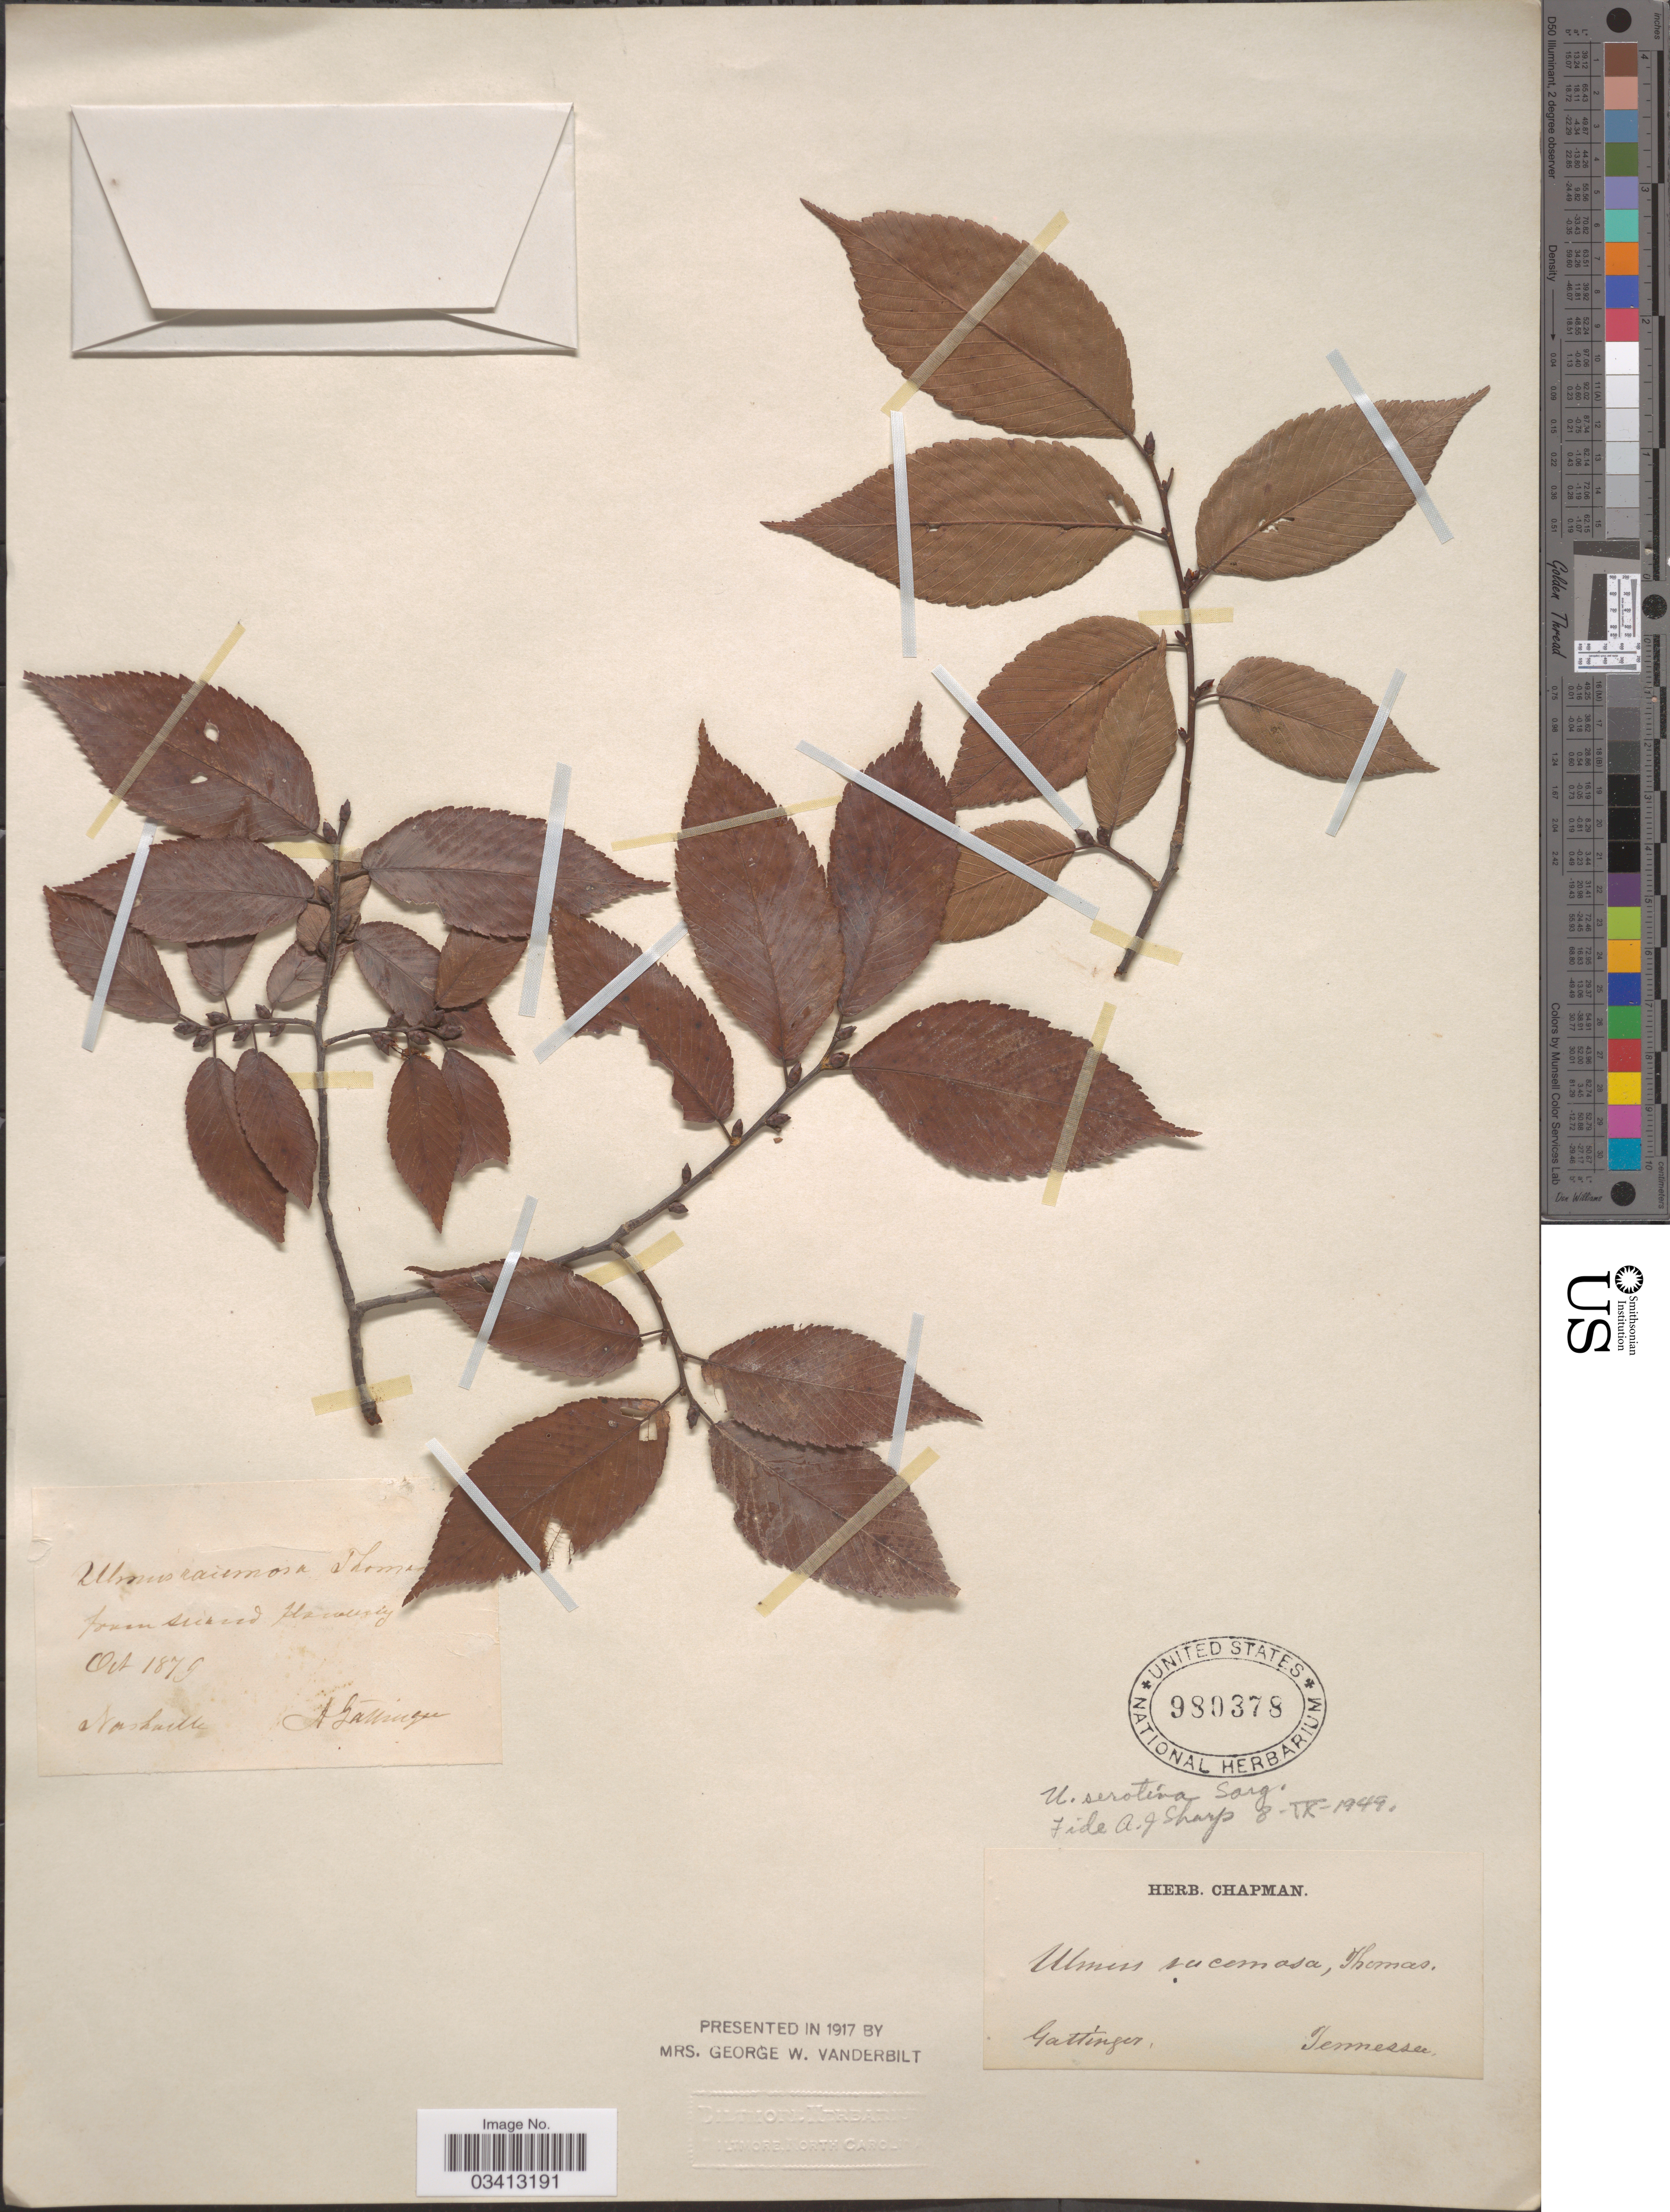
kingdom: Plantae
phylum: Tracheophyta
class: Magnoliopsida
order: Rosales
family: Ulmaceae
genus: Ulmus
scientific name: Ulmus serotina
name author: Sarg.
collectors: A. Gattinger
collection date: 1879-10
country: United States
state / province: Tennessee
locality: Nashville.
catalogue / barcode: US 980378